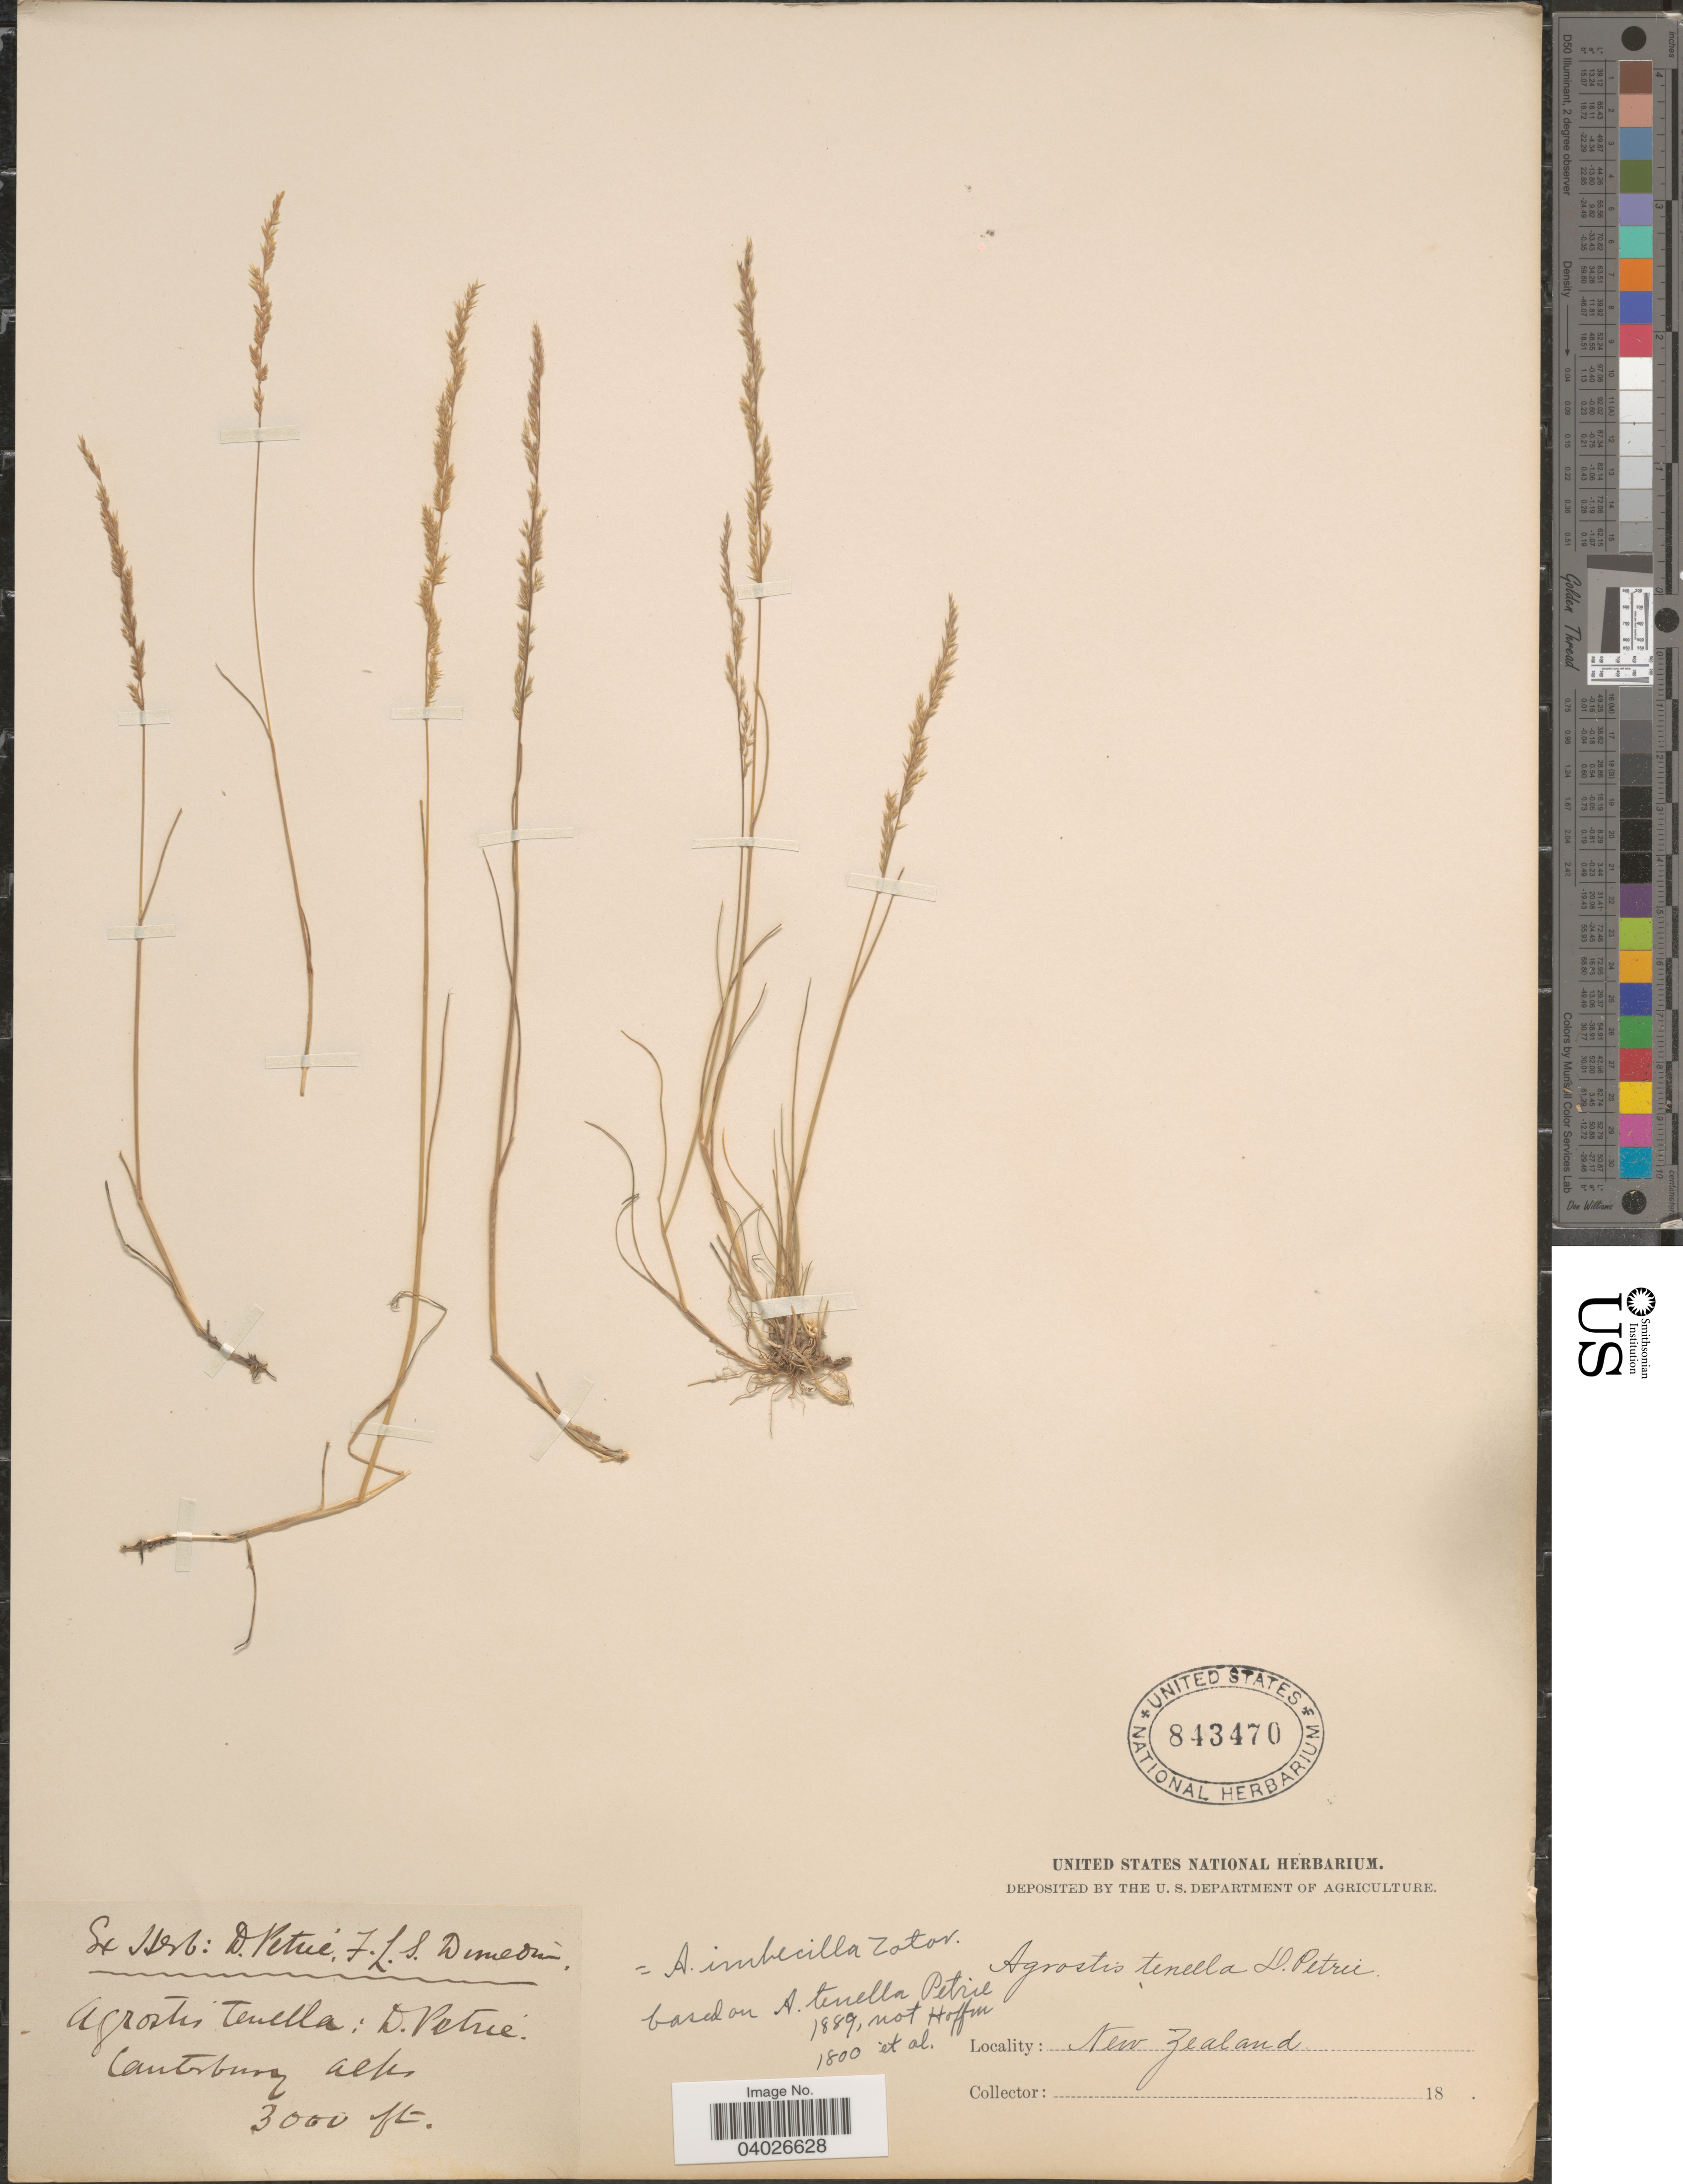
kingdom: Plantae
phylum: Tracheophyta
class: Liliopsida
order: Poales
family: Poaceae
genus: Agrostis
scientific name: Agrostis imbecilla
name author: Zotov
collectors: Ex Herb D. Petrie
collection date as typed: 18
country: New Zealand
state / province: Canterbury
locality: Canterburry Alps.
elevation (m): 914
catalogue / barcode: US 843470